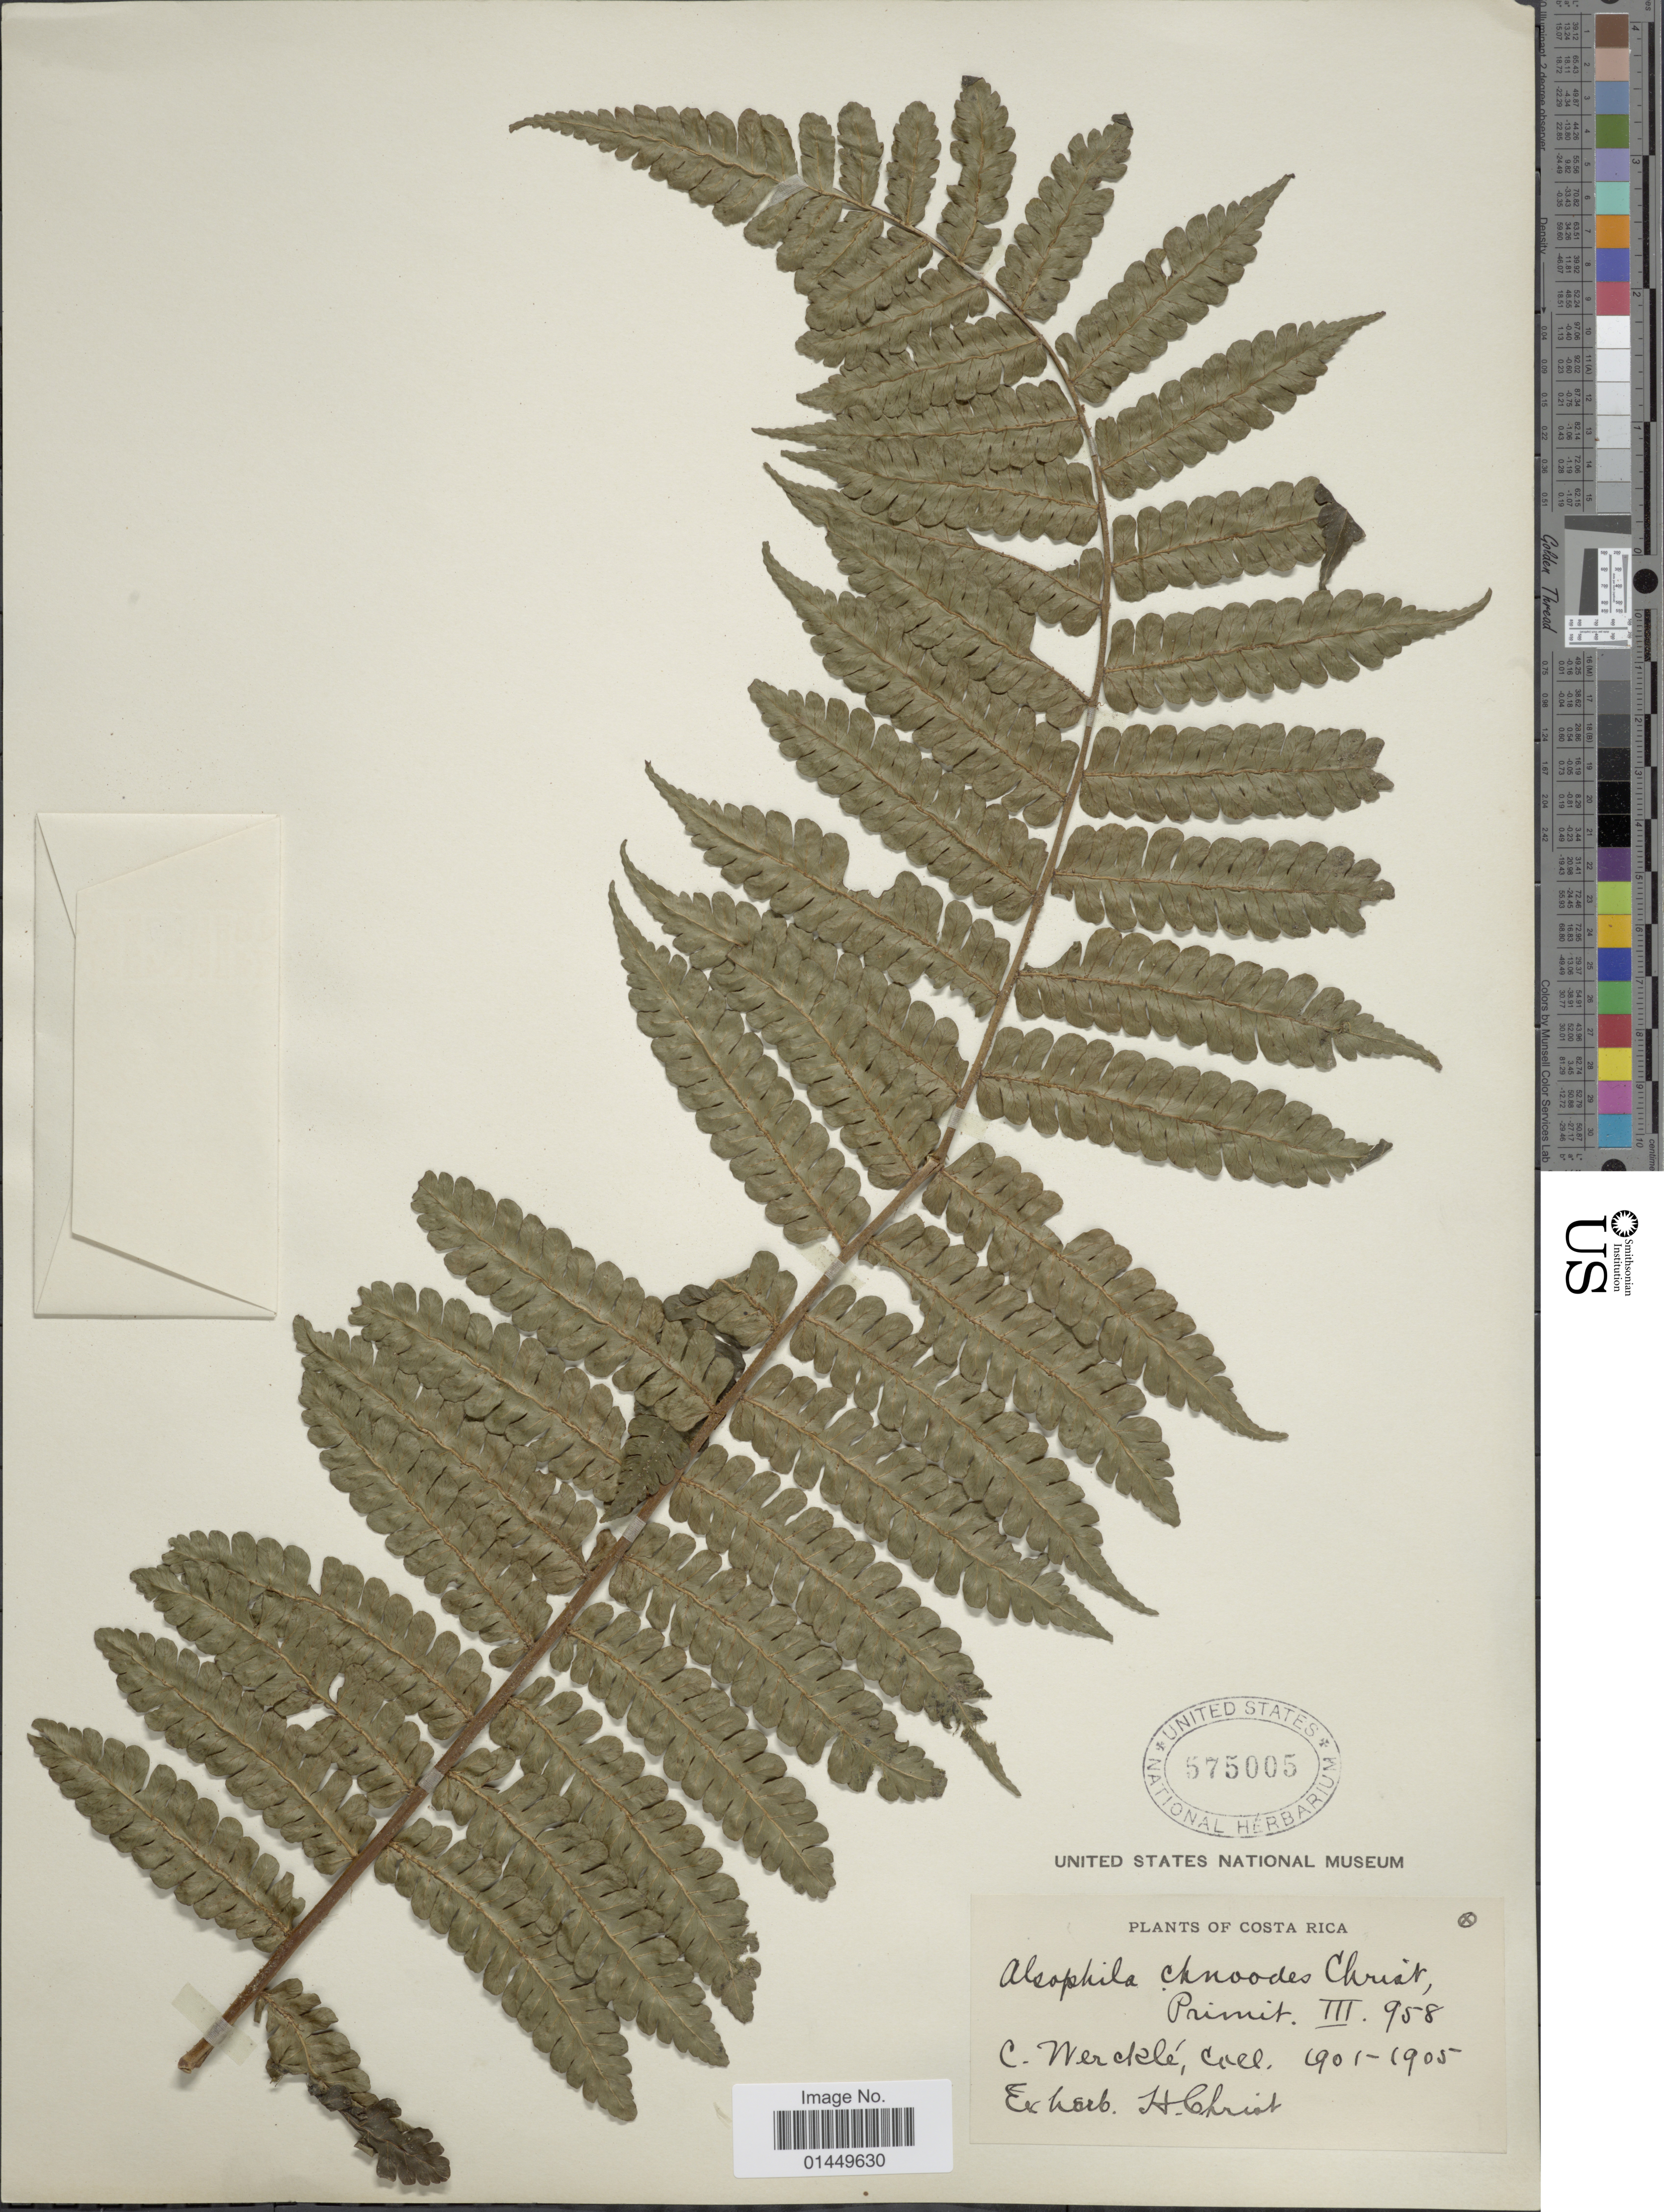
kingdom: Plantae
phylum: Tracheophyta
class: Polypodiopsida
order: Cyatheales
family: Cyatheaceae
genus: Cyathea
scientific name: Cyathea schiedeana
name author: (C. Presl) Domin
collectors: C. C Wercklé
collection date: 1901/1905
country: Costa Rica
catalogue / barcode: US 575005